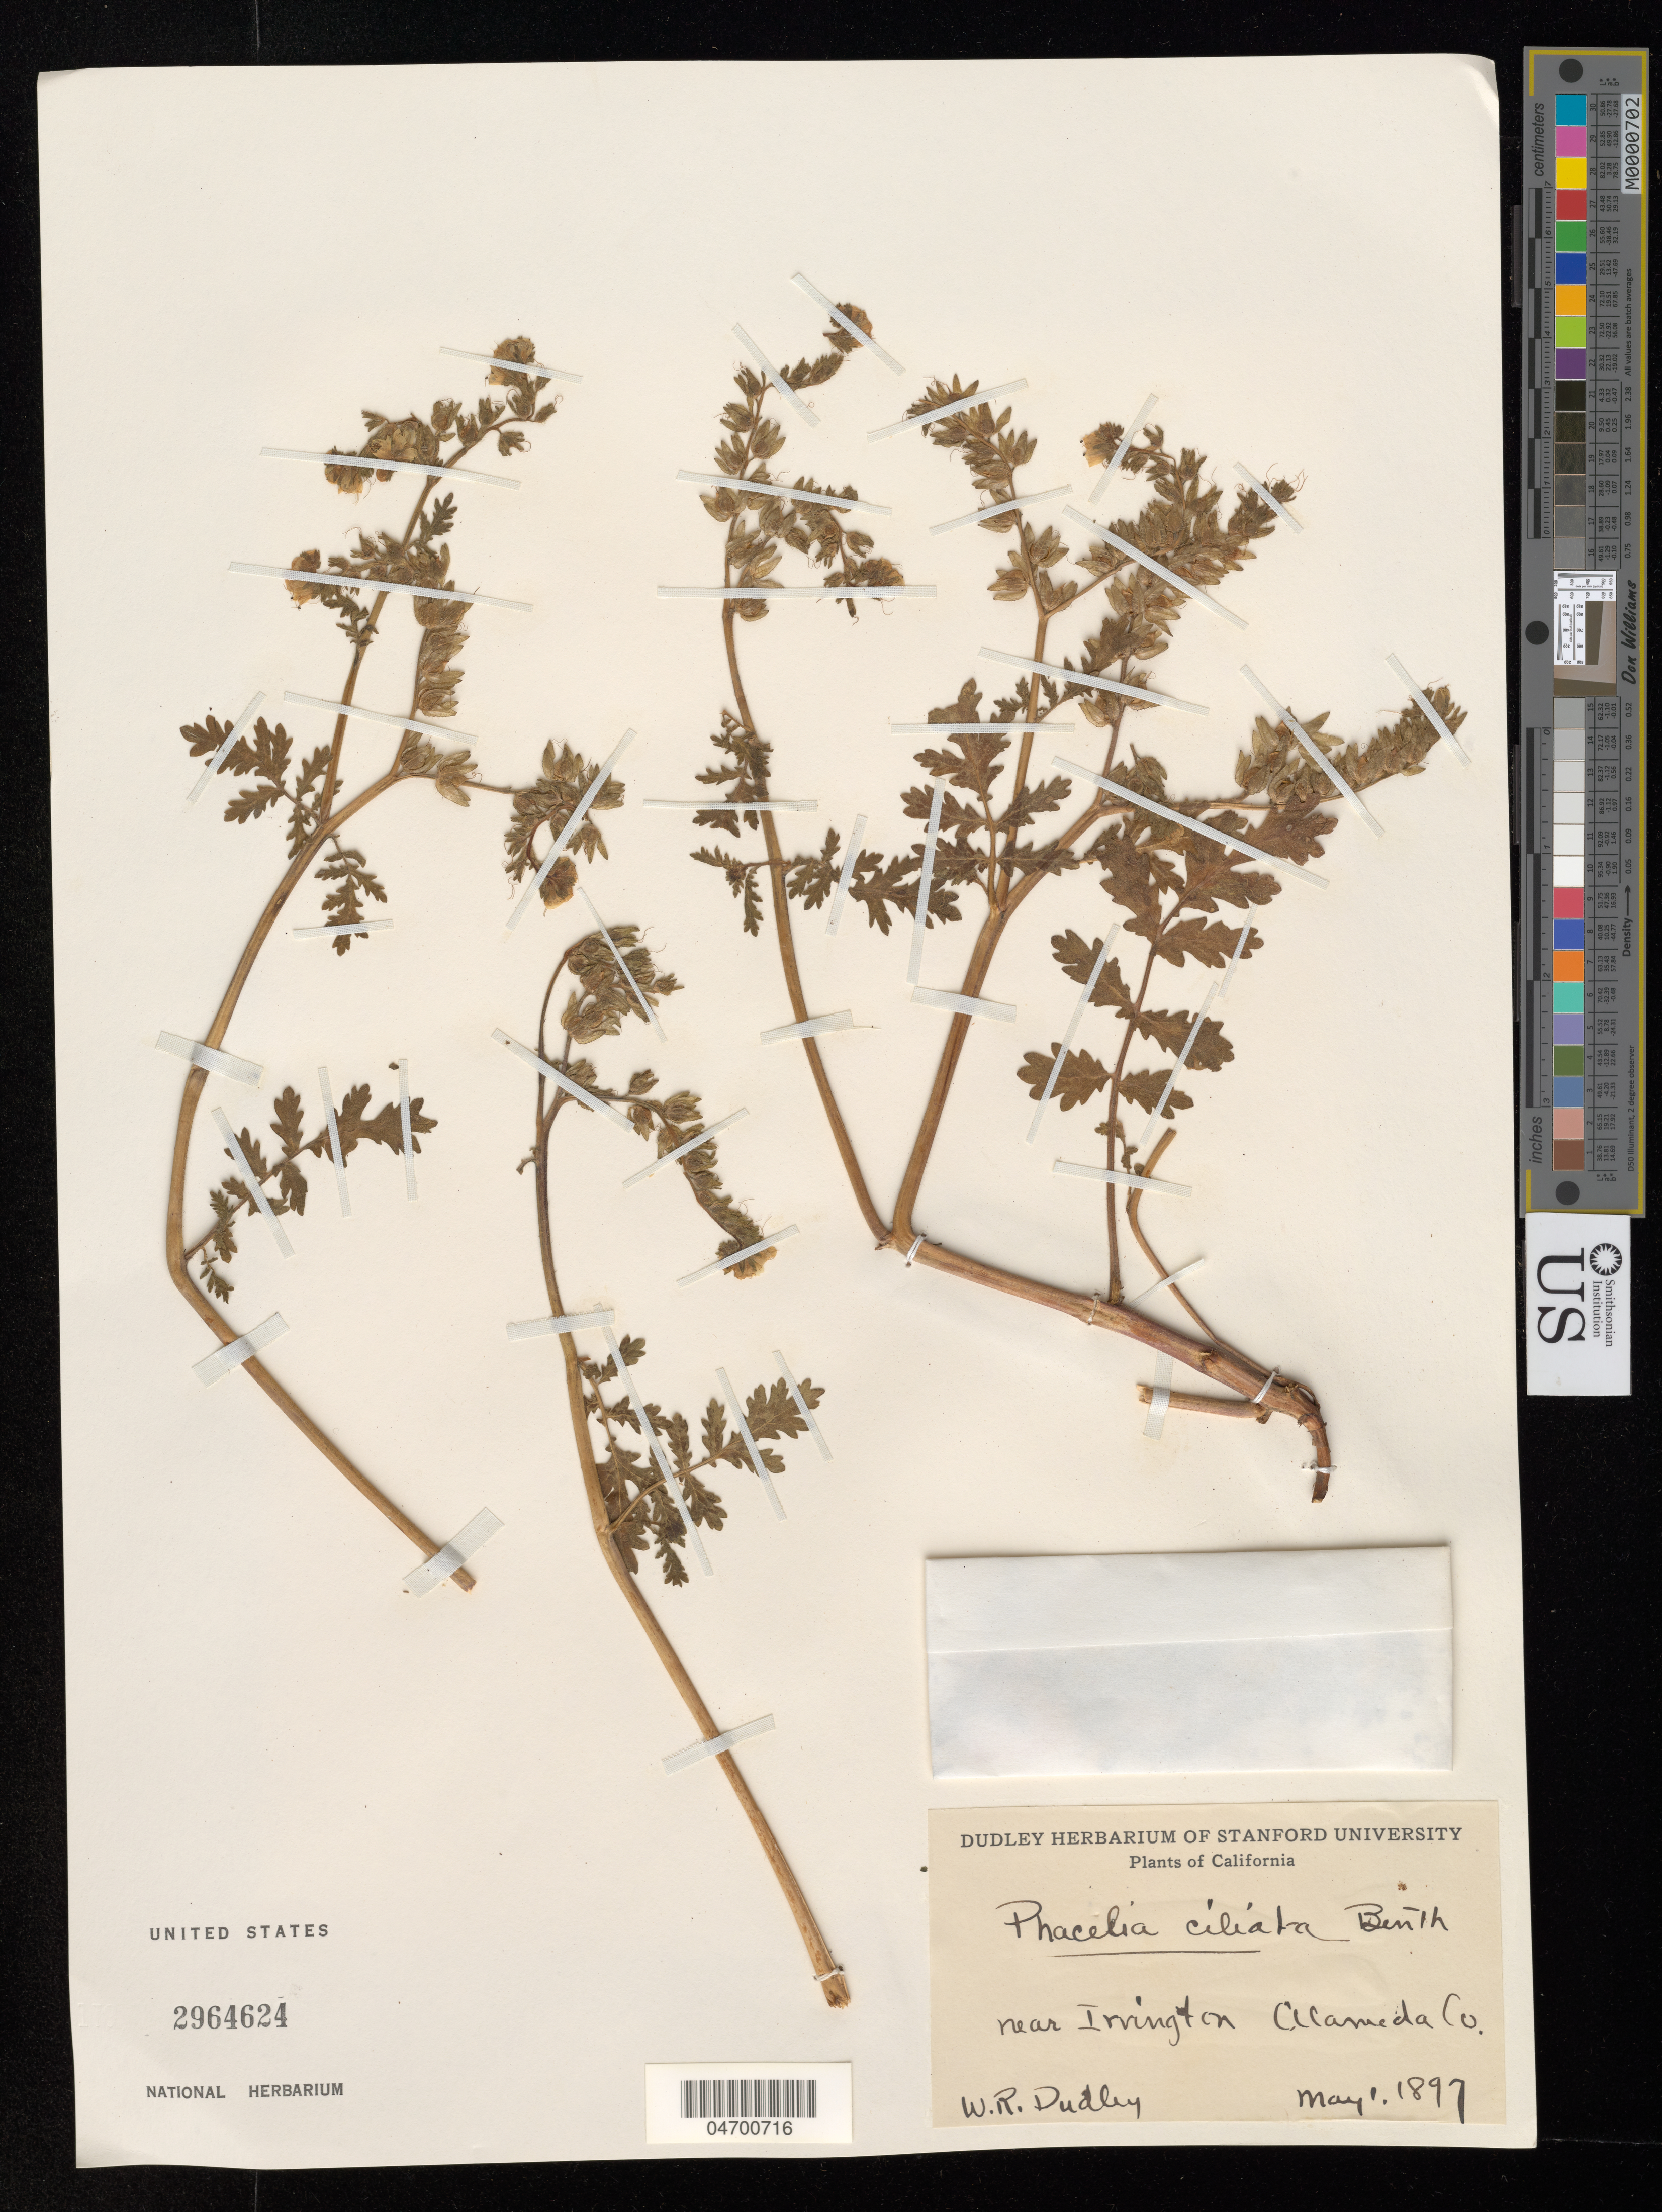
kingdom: Plantae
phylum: Tracheophyta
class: Magnoliopsida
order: Boraginales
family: Hydrophyllaceae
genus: Phacelia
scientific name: Phacelia ciliata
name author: Benth.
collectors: W. Dudley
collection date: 1897-05-01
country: United States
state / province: California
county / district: Alameda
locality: Near Irvington Alameda Co.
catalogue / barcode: US 2964624